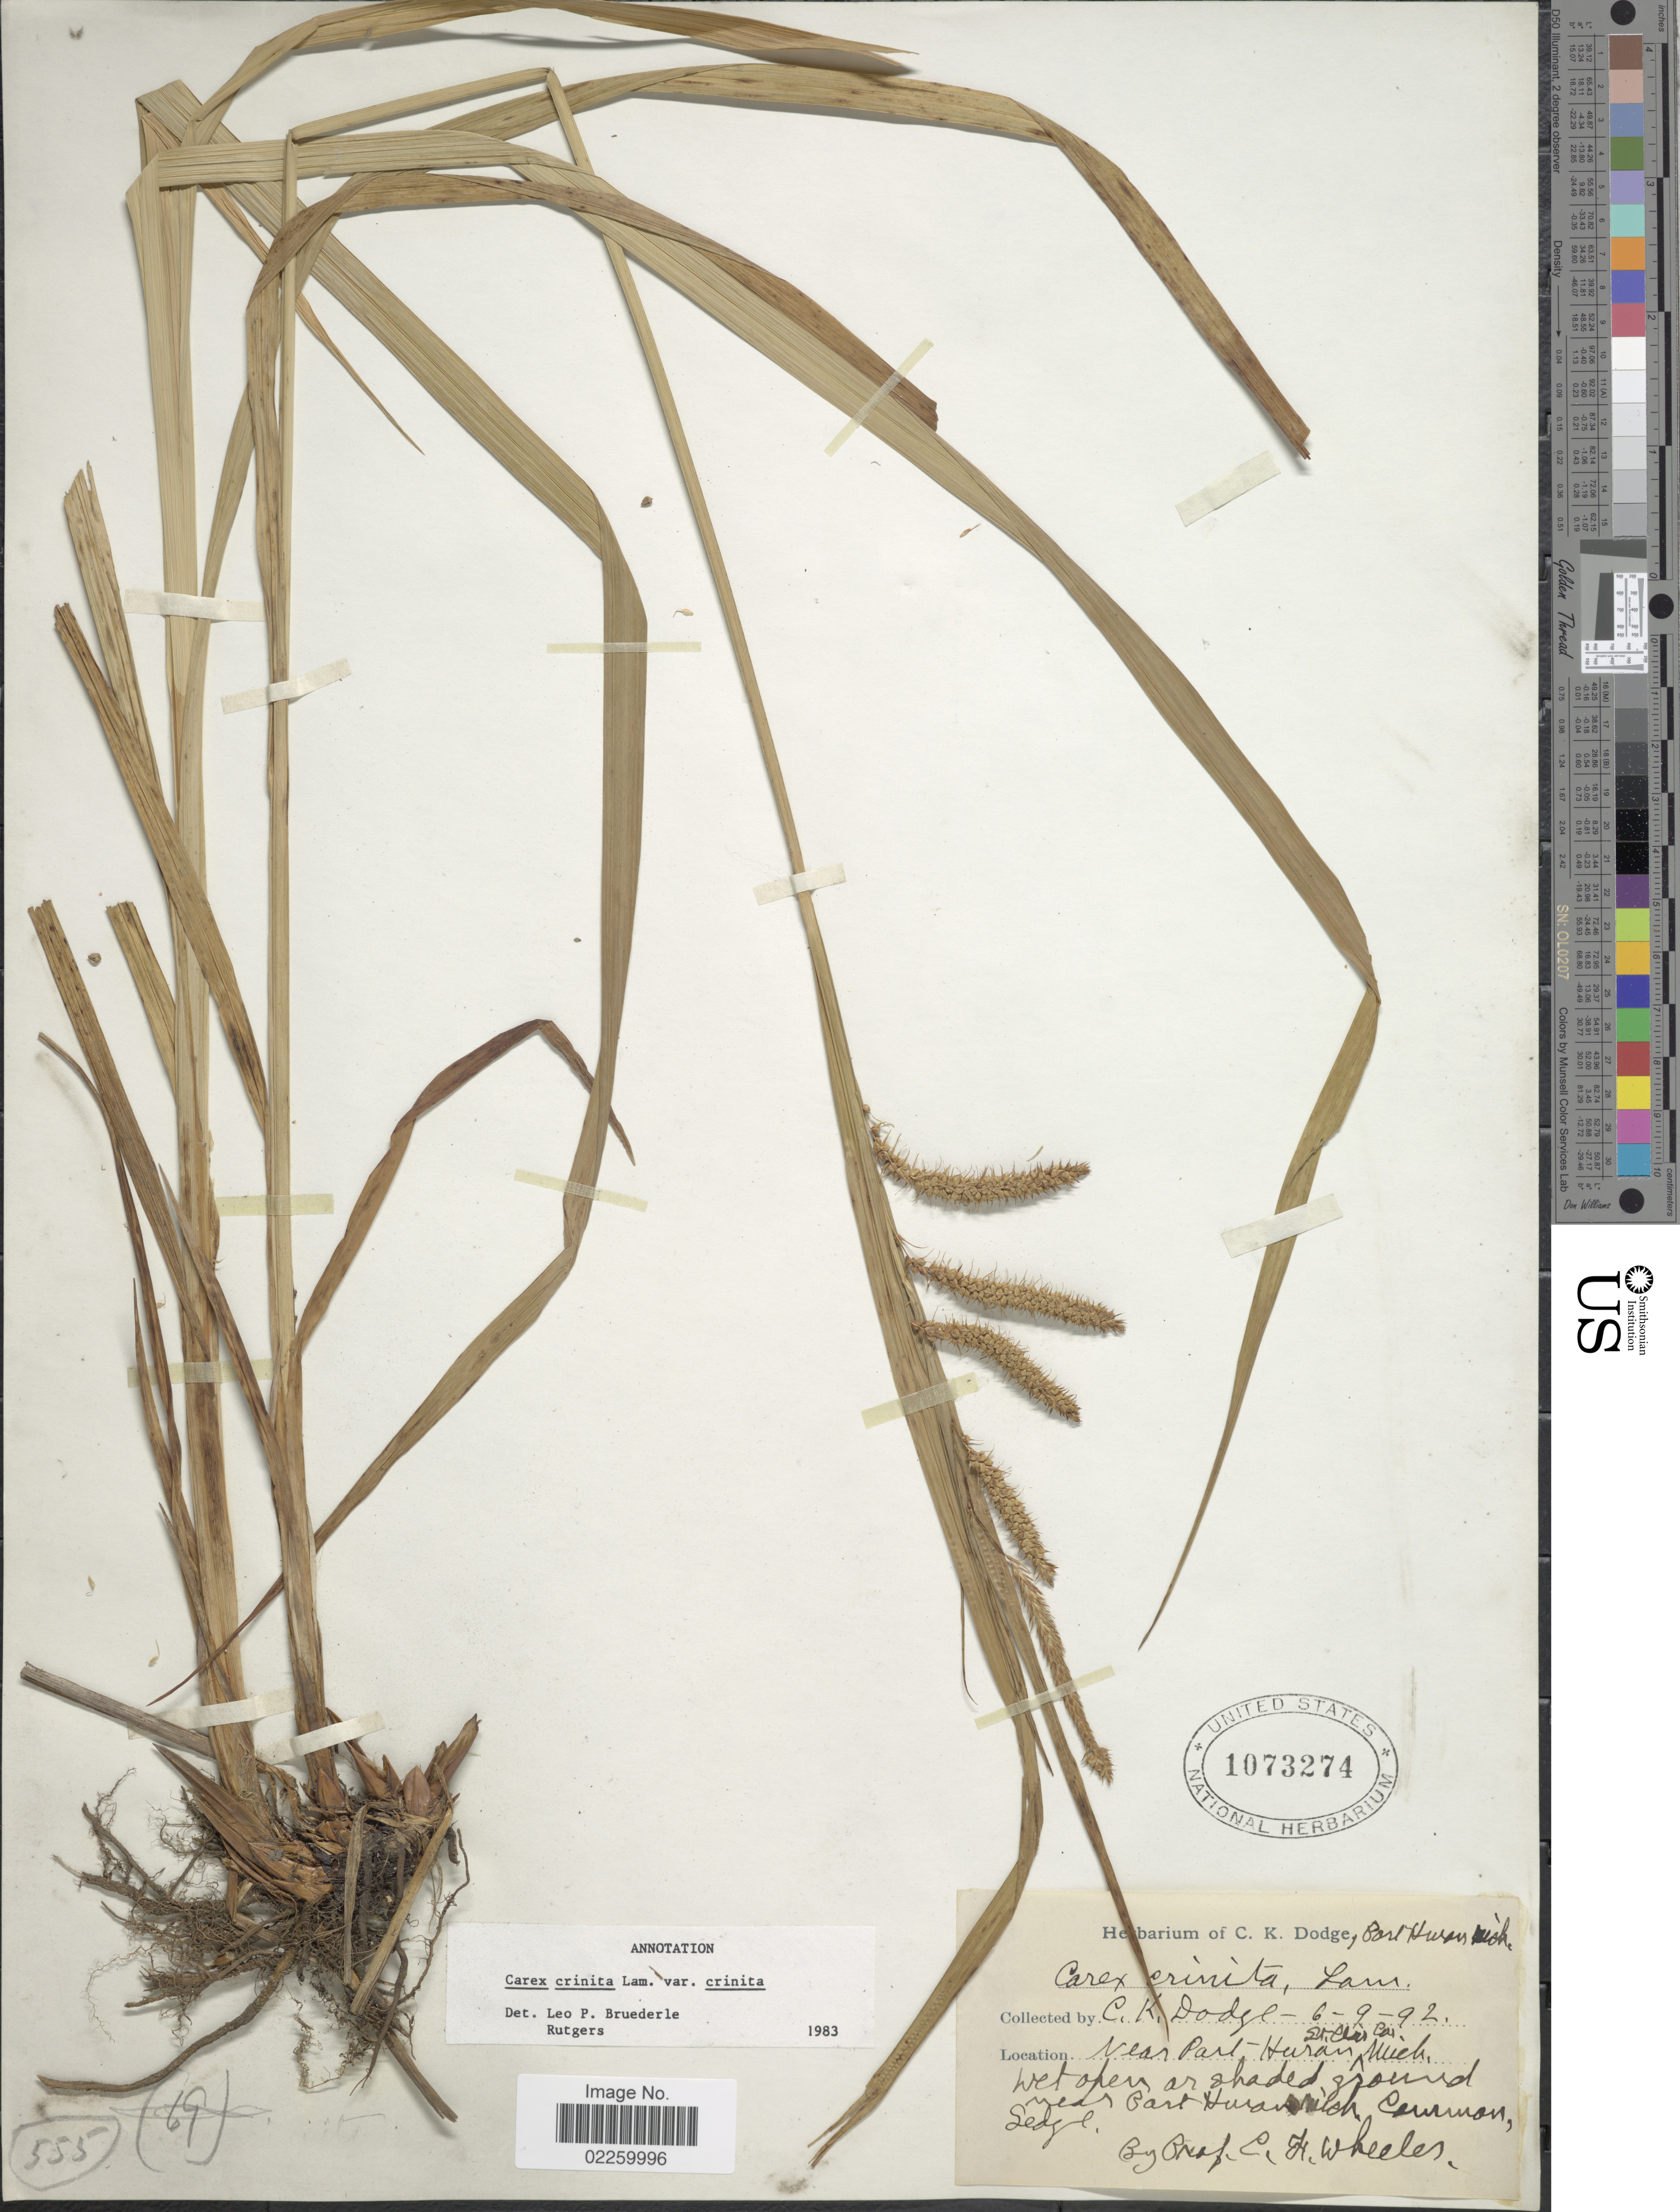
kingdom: Plantae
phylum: Tracheophyta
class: Liliopsida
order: Poales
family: Cyperaceae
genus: Carex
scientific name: Carex crinita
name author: Lam.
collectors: C. Dodge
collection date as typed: Transcribed d/m/y: 9/6/92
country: United States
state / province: Michigan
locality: Near Port Huron, Mich., St. Clair Co.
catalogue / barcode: US 1073274